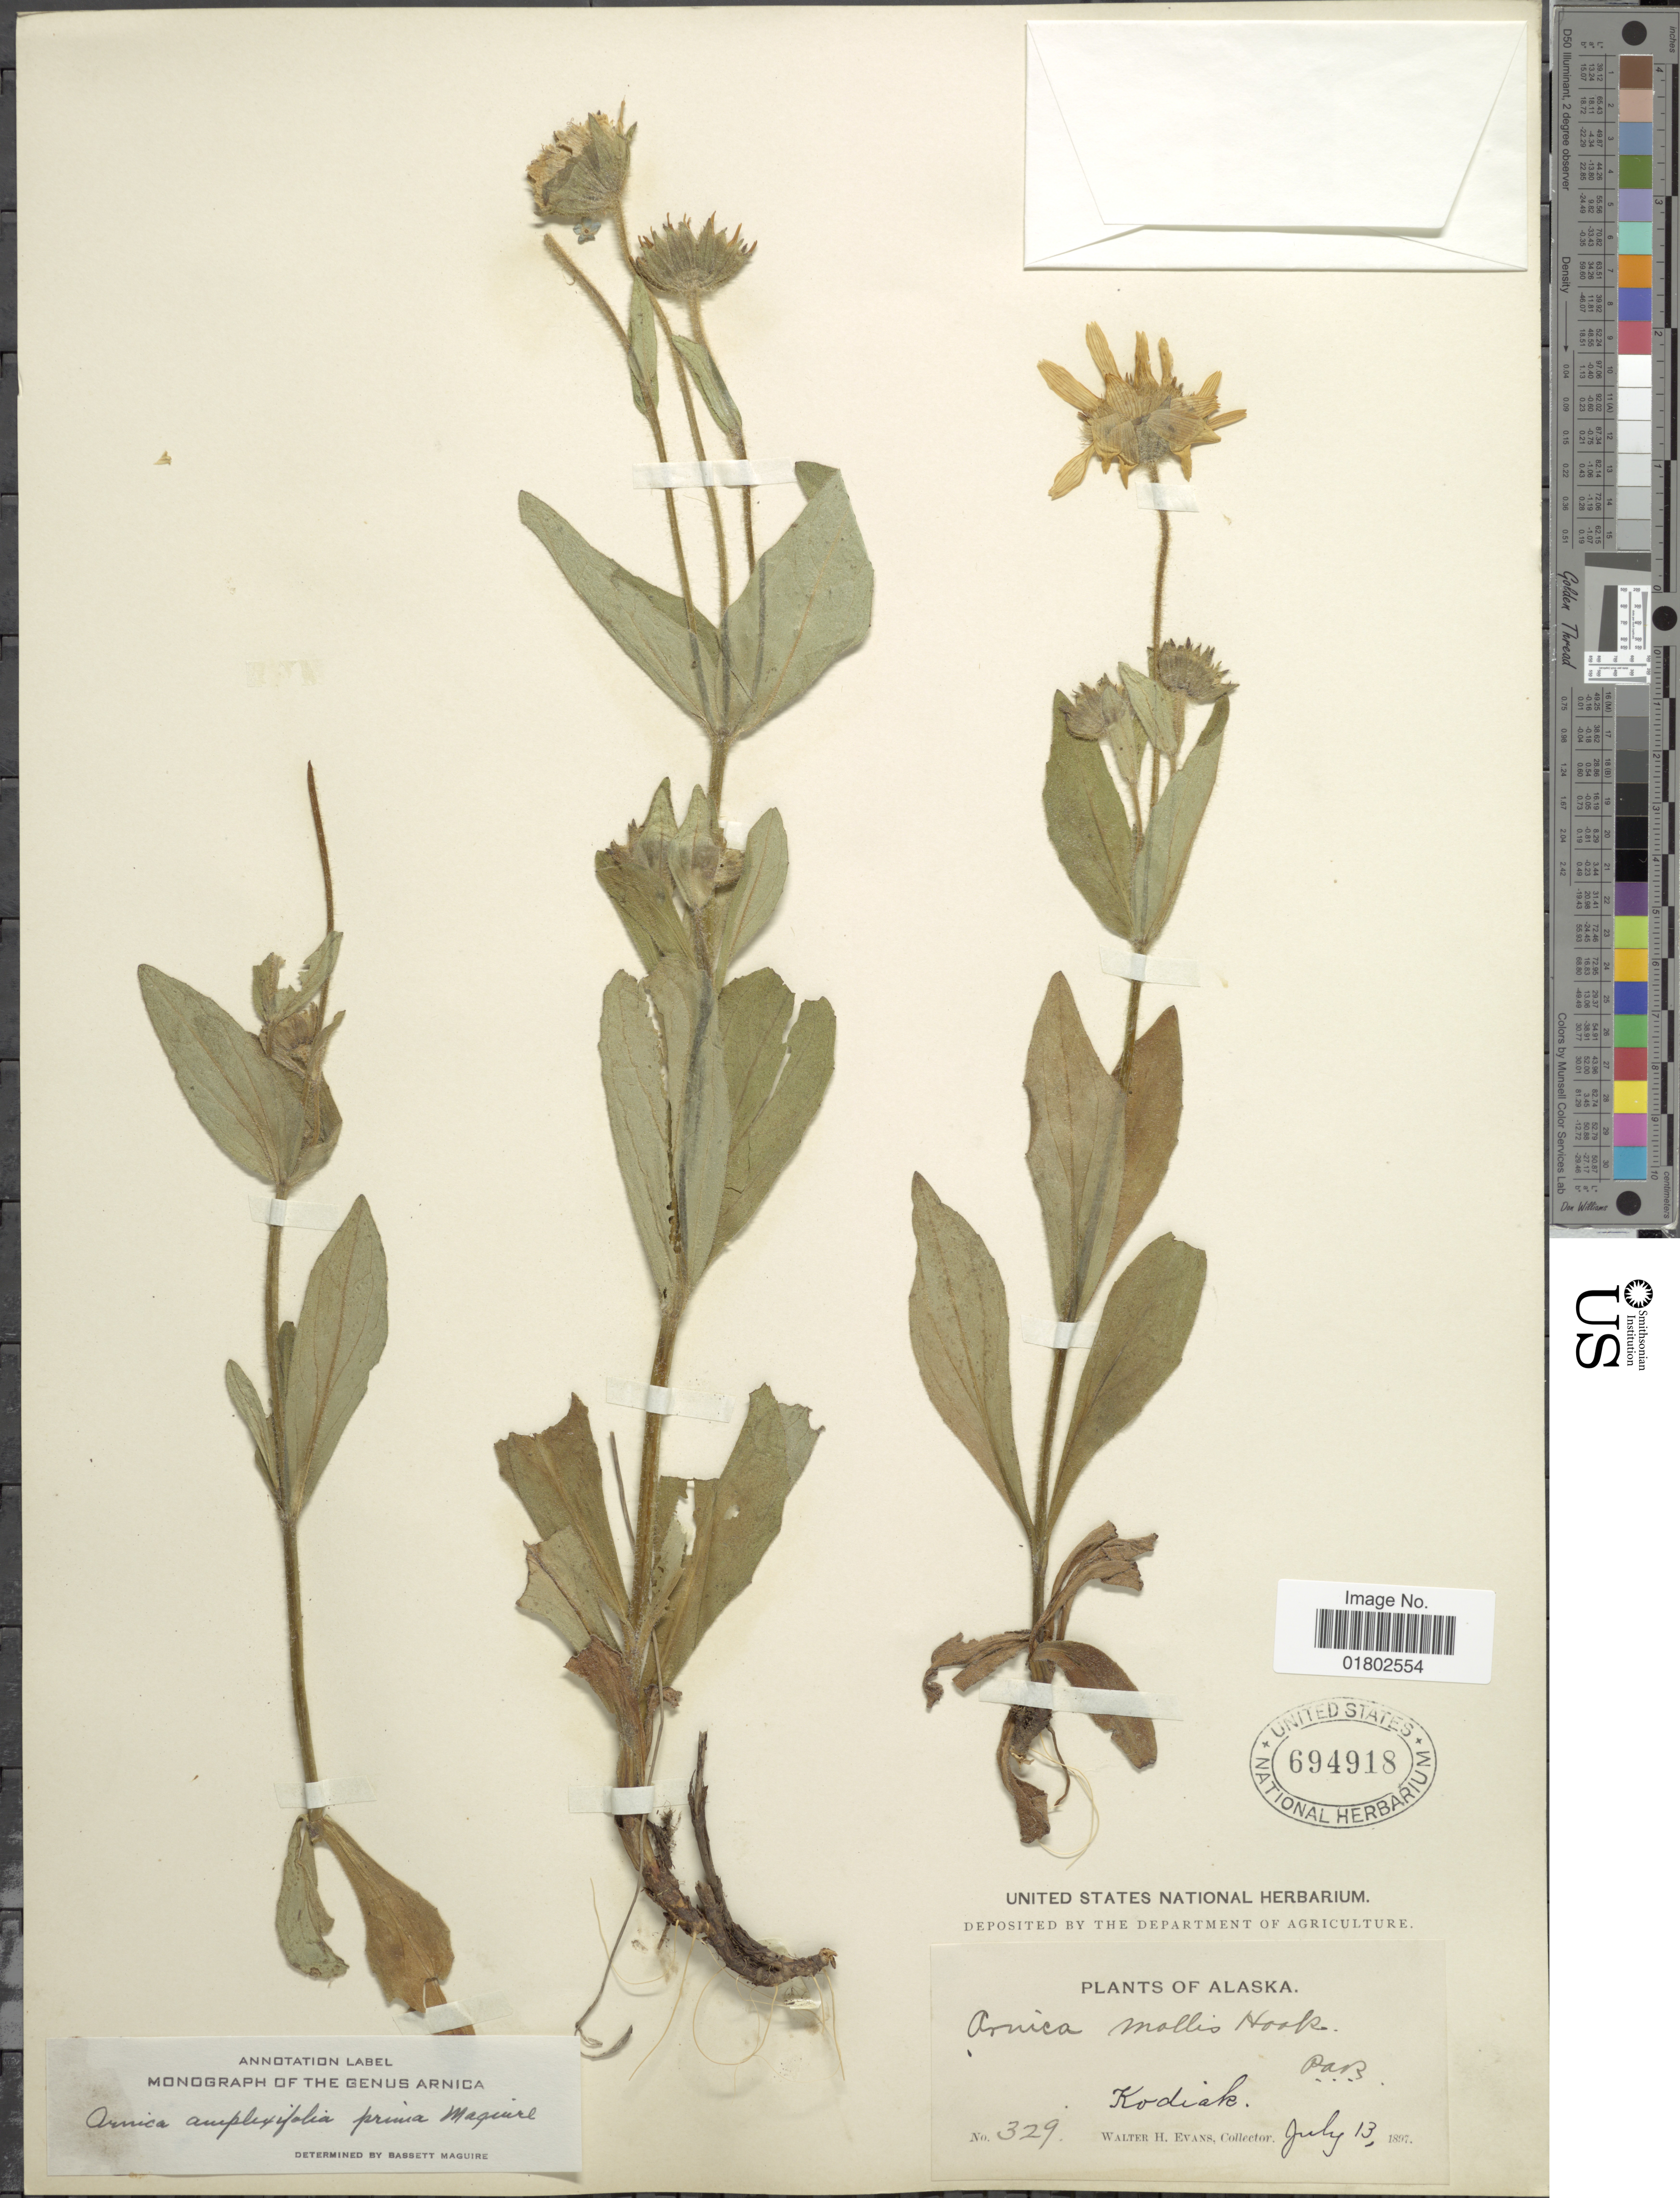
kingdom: Plantae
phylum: Tracheophyta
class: Magnoliopsida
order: Asterales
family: Asteraceae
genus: Arnica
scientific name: Arnica amplexifolia subsp. prima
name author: Maguire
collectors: W. H. Evans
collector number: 329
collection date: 1897-07-13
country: United States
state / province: Alaska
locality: Kodiak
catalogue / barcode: US 694918